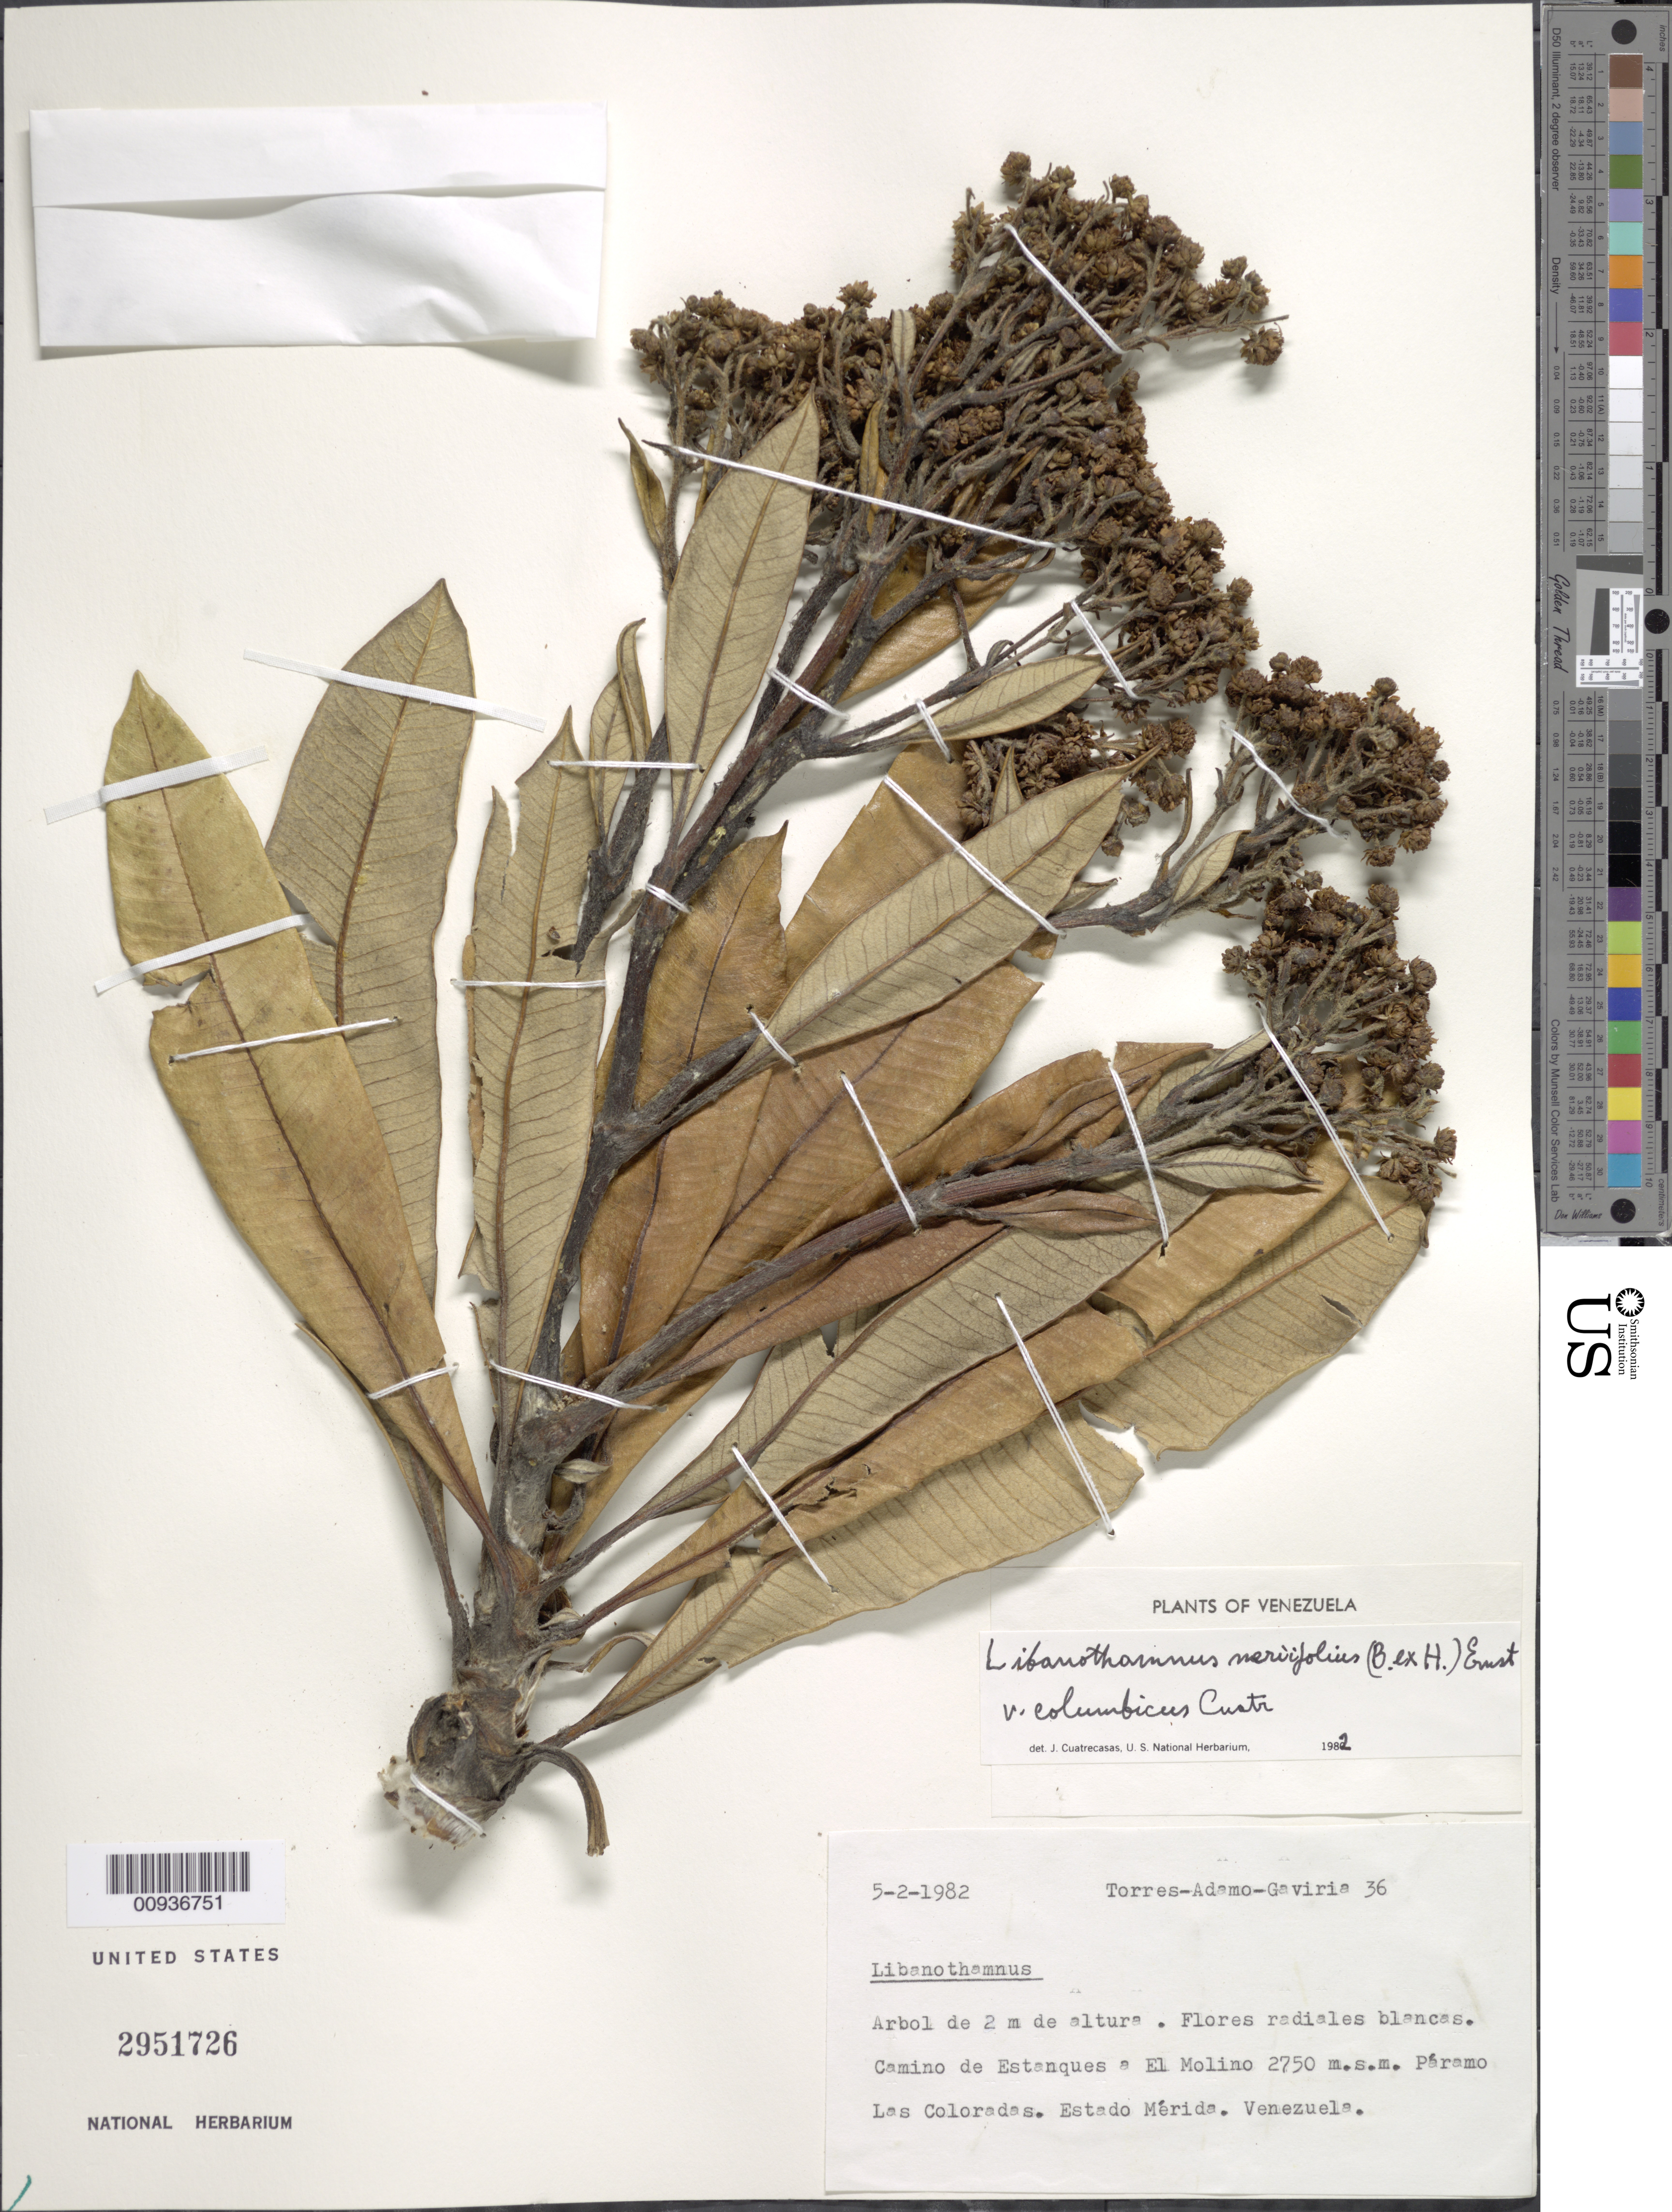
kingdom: Plantae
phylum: Tracheophyta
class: Magnoliopsida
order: Asterales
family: Asteraceae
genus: Libanothamnus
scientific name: Libanothamnus neriifolius var. columbicus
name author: (Cuatrec.) Cuatrec.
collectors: F. Torres, G. Adamo & J. Gaviria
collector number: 36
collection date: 1982-02-05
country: Venezuela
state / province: Mérida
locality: Páramo de Las Coloradas. Camino de Estanques A El Molino.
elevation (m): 2750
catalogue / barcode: US 2951726